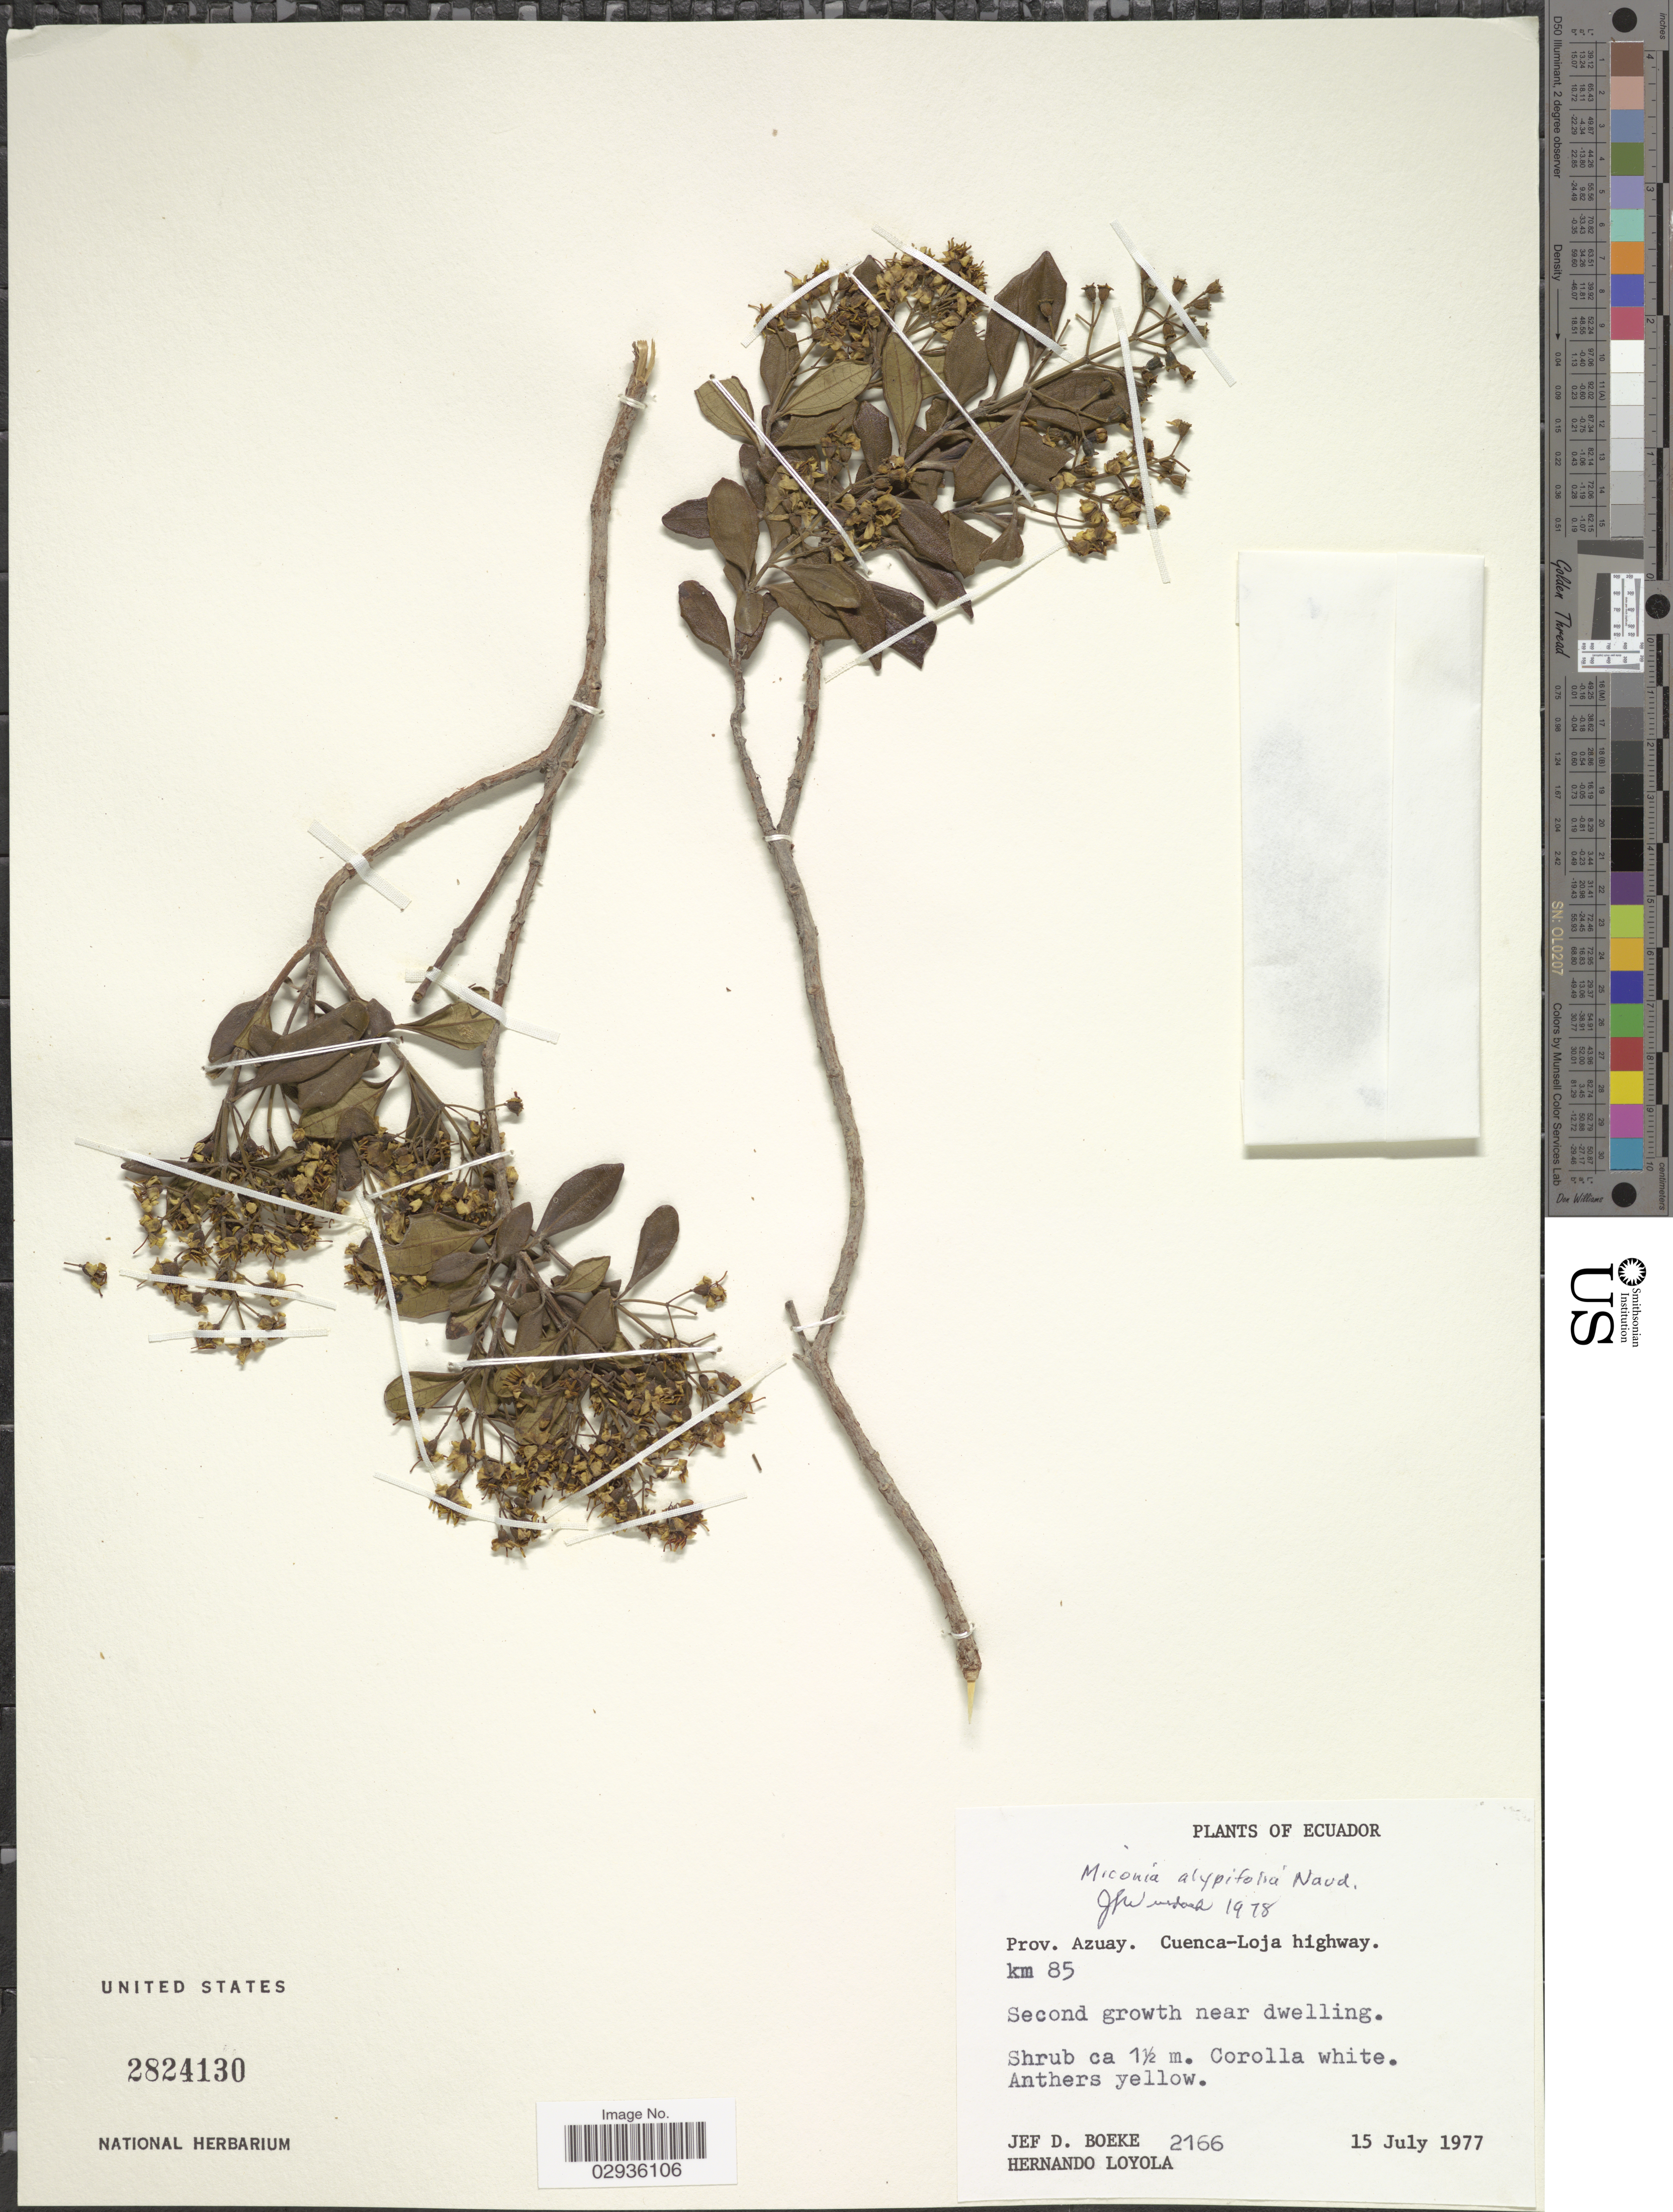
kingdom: Plantae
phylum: Tracheophyta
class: Magnoliopsida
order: Myrtales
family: Melastomataceae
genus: Miconia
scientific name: Miconia alypifolia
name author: Naudin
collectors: J. Boeke & H. Loyola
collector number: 2166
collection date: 1977-07-15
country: Ecuador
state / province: Azuay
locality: Cuenca-Loja highway. km 85.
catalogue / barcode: US 2824130